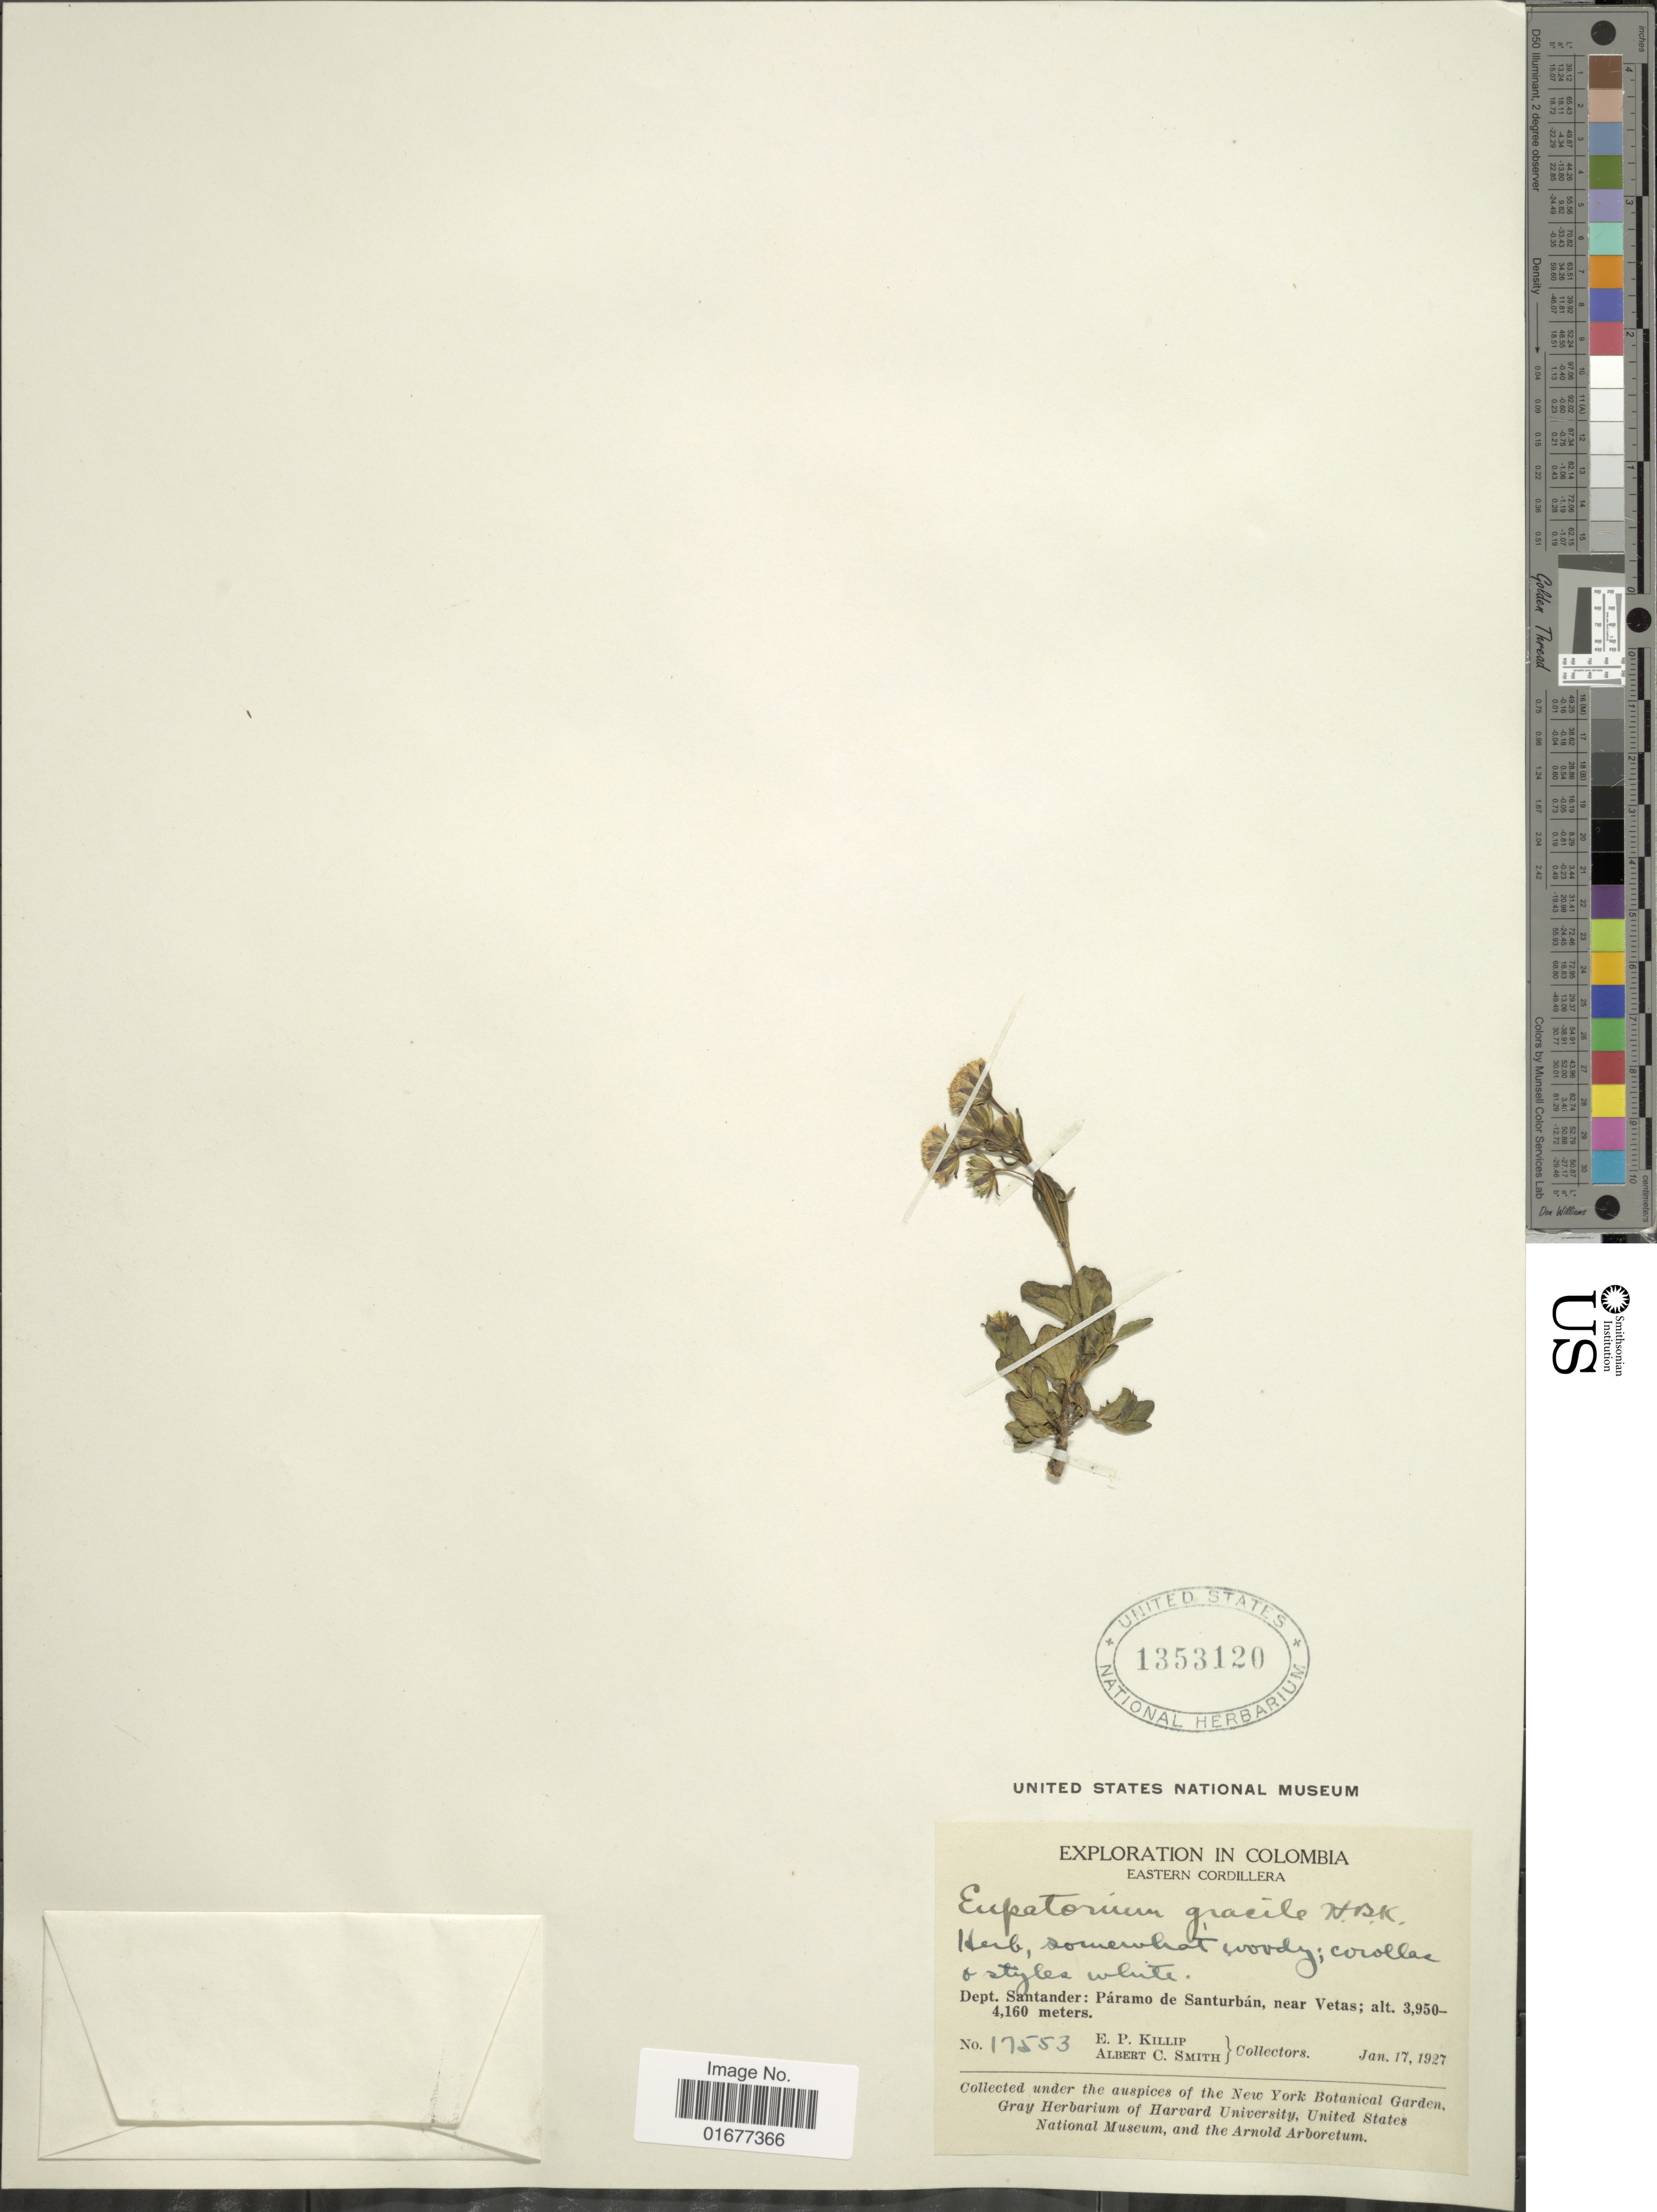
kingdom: Plantae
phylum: Tracheophyta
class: Magnoliopsida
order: Asterales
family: Asteraceae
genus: Ageratina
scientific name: Ageratina gracilis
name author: (Kunth) R.M. King & H. Rob.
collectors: E. P. Killip & A. C. Smith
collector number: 17553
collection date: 1927-01-17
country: Colombia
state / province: Santander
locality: Eastern Cordillera, Paramo de Santurban, near Vetas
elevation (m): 3950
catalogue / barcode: US 1353120